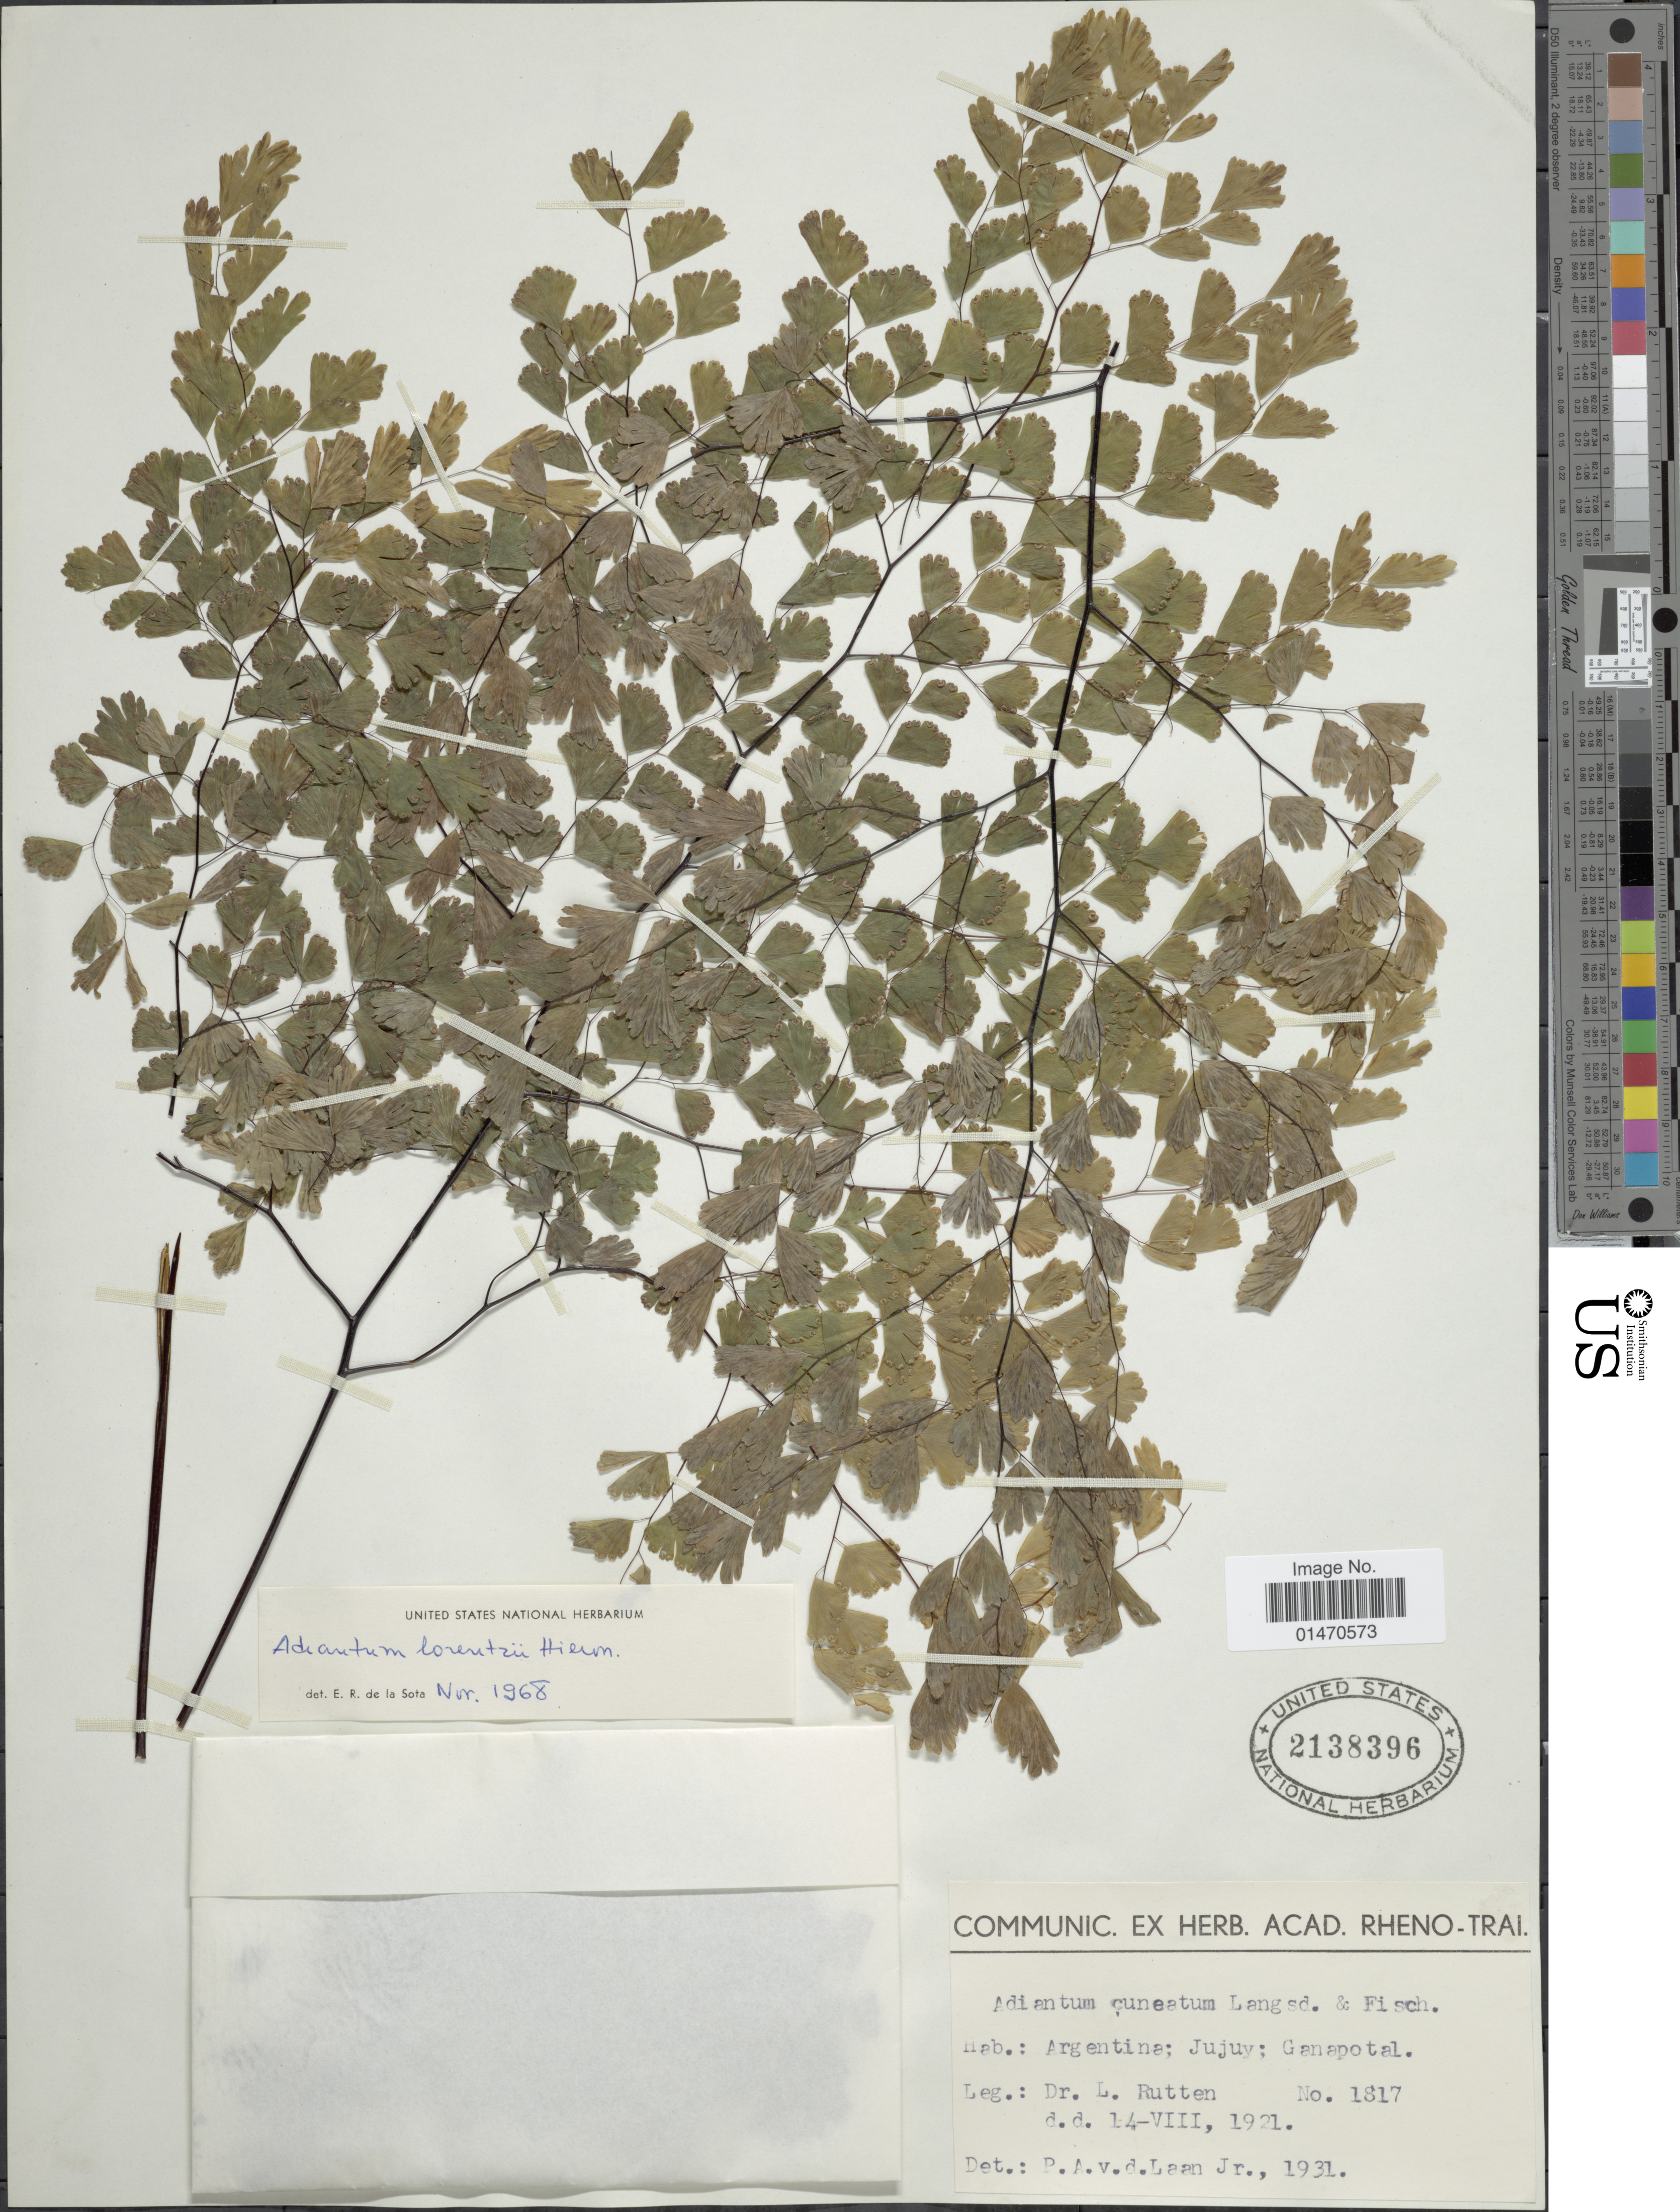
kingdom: Plantae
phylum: Tracheophyta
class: Polypodiopsida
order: Polypodiales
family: Pteridaceae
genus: Adiantum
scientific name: Adiantum lorentzii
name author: Hieron.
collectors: L. Rutten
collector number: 1817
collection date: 1921-08-14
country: Argentina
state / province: Jujuy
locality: Argentina: Jujuy; Ganapotal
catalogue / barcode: US 2138396